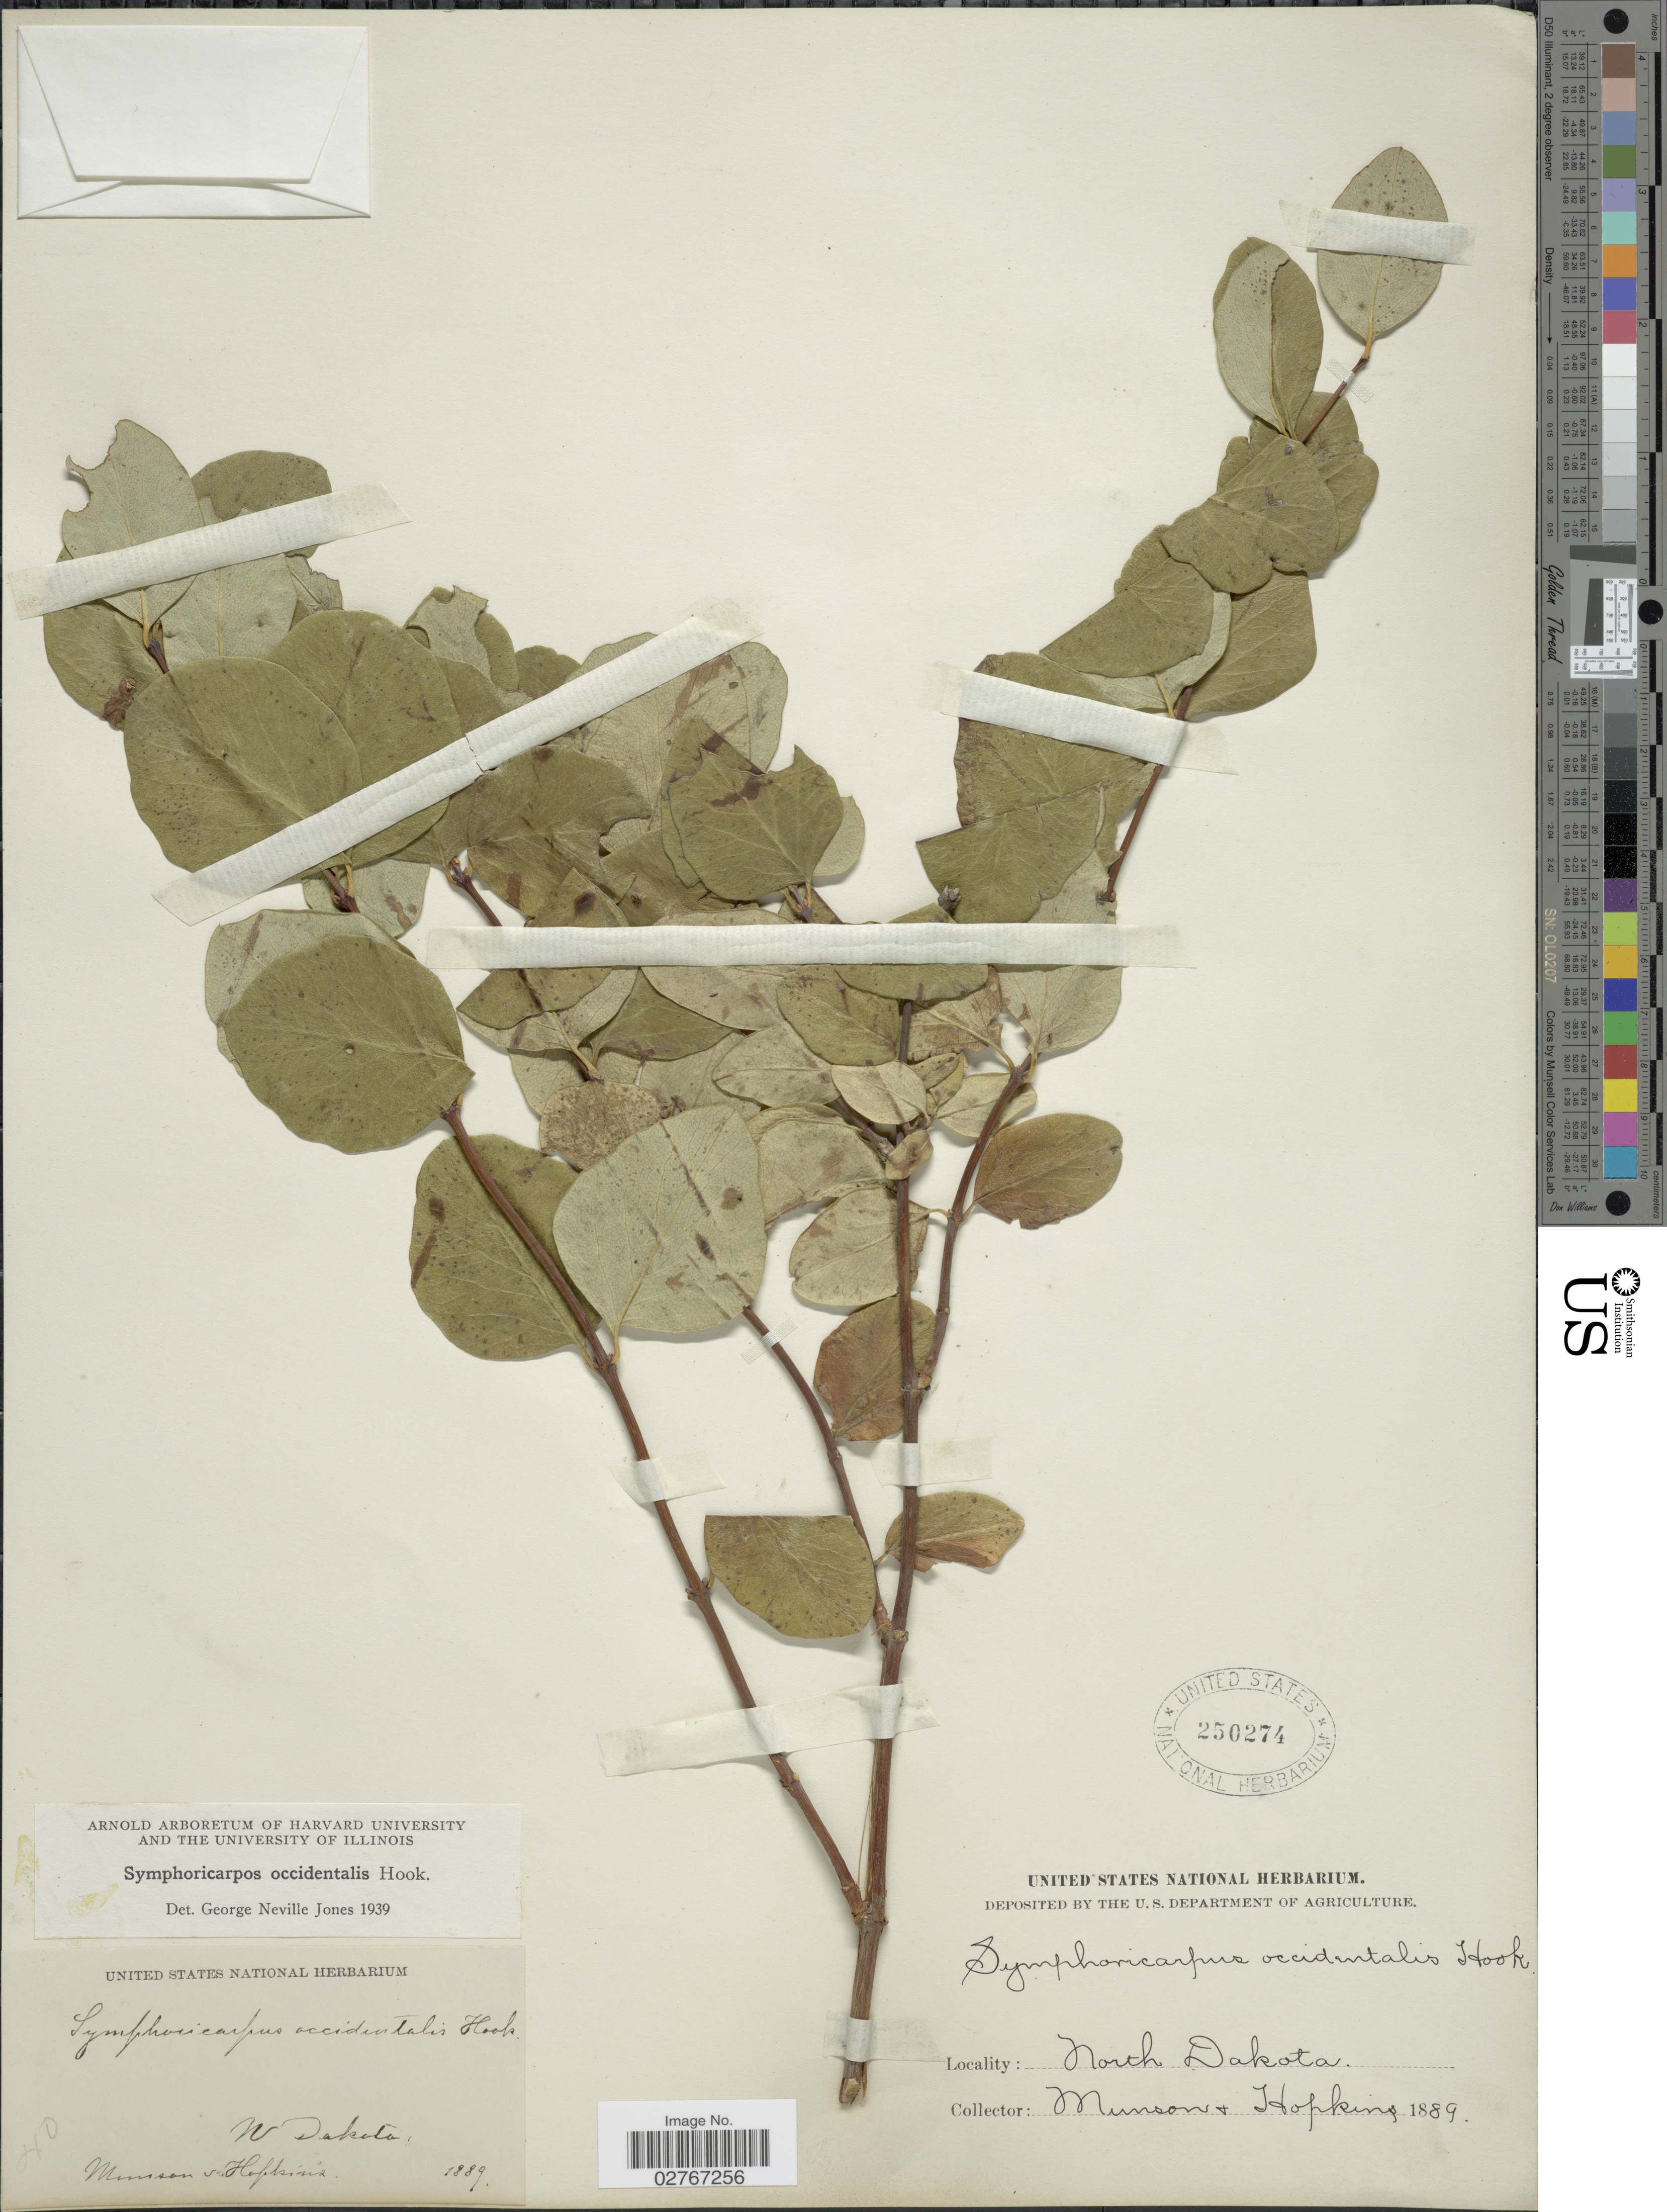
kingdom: Plantae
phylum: Tracheophyta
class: Magnoliopsida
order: Dipsacales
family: Caprifoliaceae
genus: Symphoricarpos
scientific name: Symphoricarpos occidentalis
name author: (R. Br.) Hook.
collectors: -. Munson & -. Hopkins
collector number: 40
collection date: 1889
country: United States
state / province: North Dakota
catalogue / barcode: US 250274